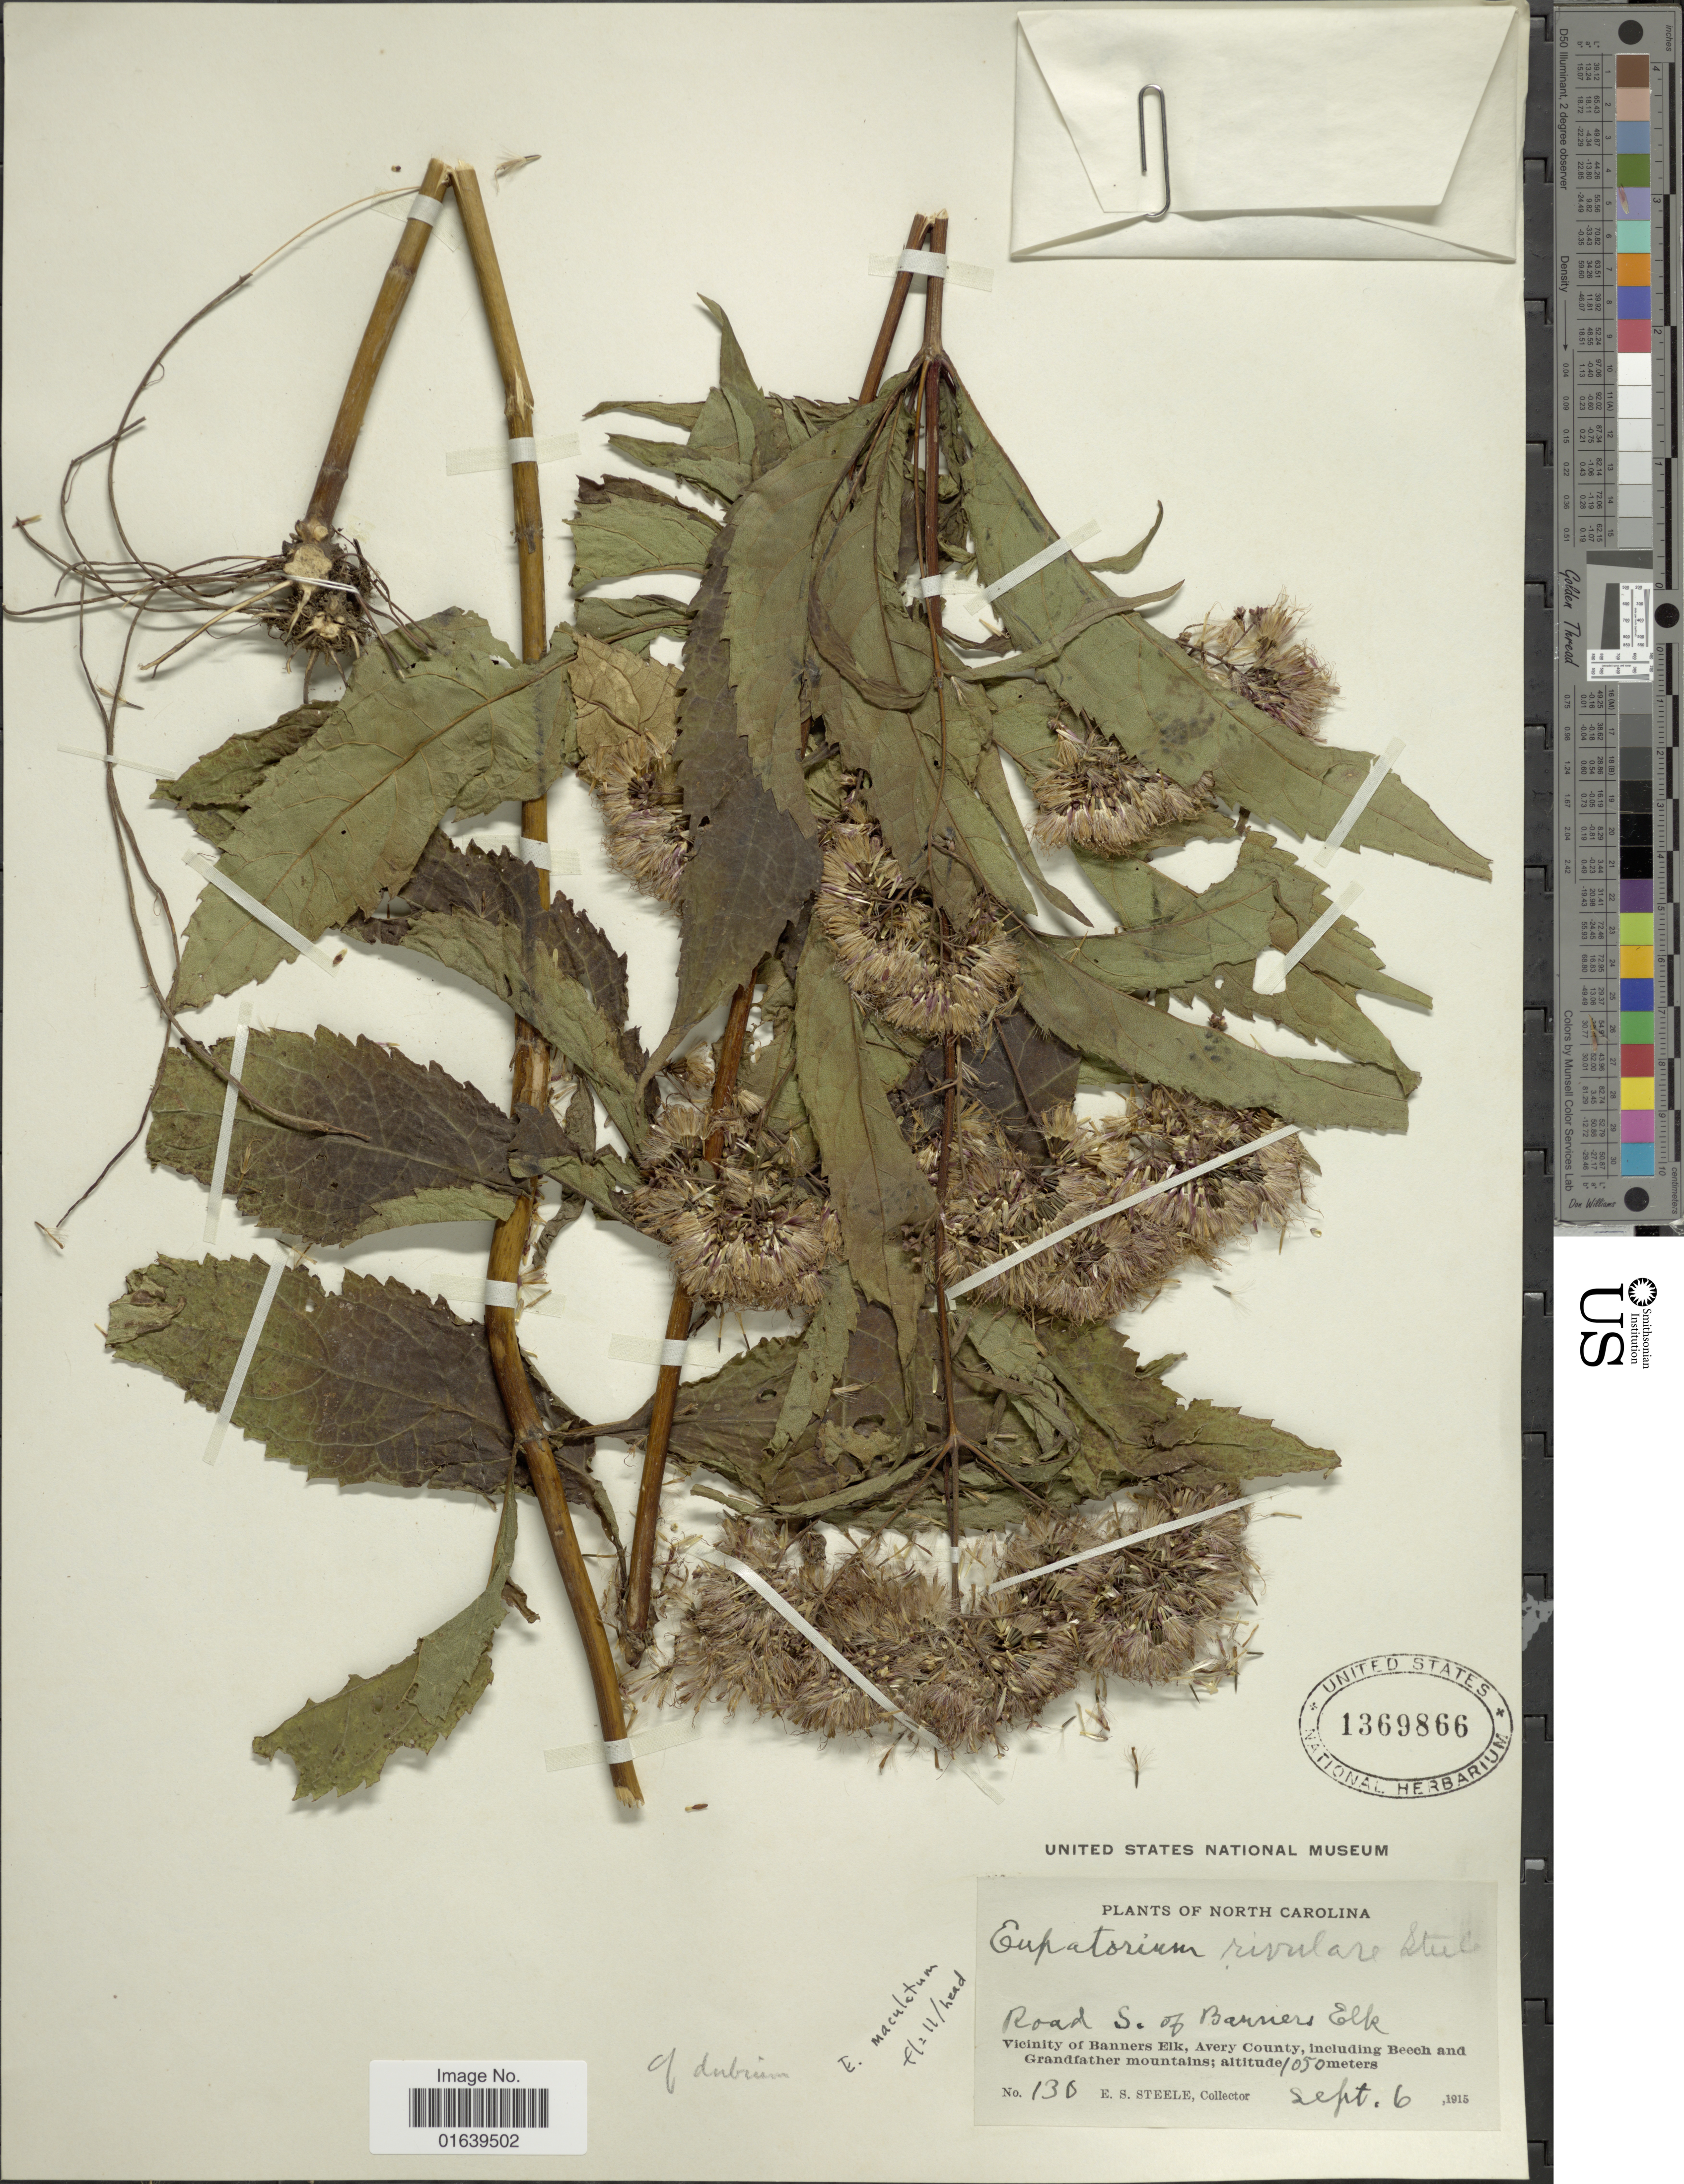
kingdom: Plantae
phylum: Tracheophyta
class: Magnoliopsida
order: Asterales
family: Asteraceae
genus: Eupatorium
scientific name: Eupatorium maculatum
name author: L.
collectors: E. Steele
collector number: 130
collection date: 1915-09-06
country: United States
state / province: North Carolina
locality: Road S. of Banners Elk, Vicinity of Banners Elk, Avery County, including Beech and Grandfather mountains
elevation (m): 1050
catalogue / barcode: US 1369866